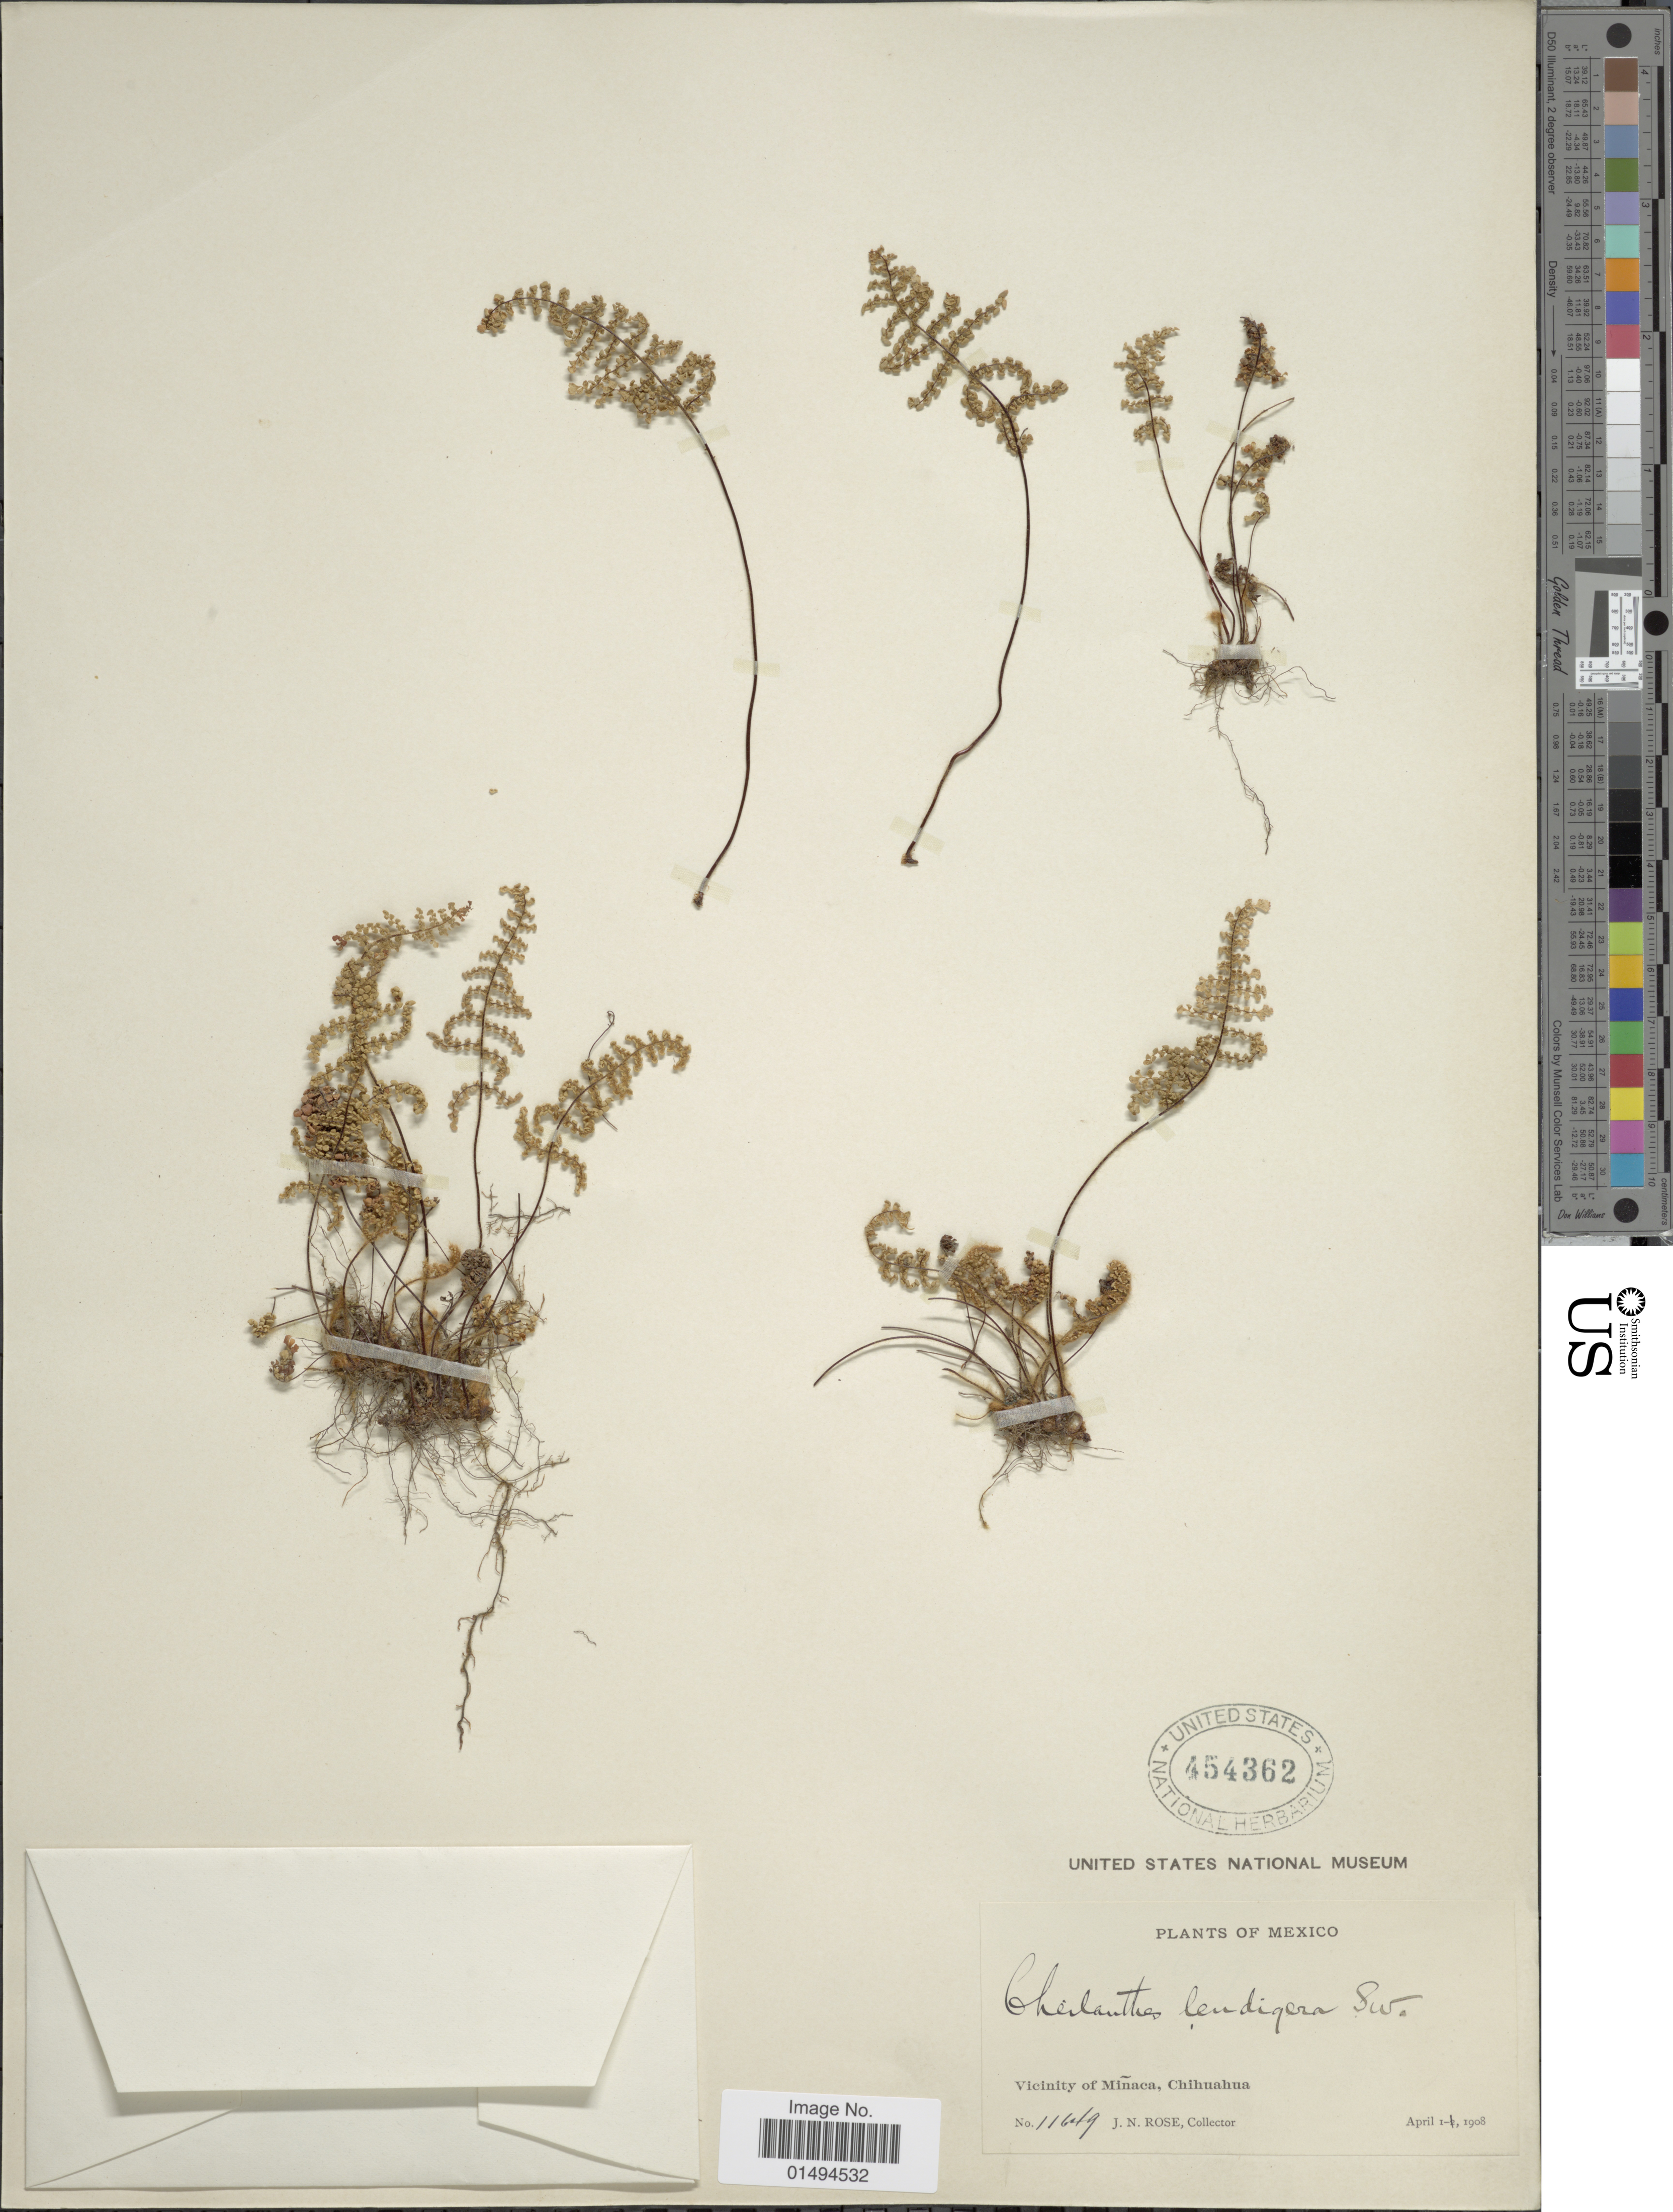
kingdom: Plantae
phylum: Tracheophyta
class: Polypodiopsida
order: Polypodiales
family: Pteridaceae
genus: Myriopteris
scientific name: Myriopteris lendigera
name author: (Cav.) J. Sm.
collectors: J. N. Rose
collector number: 11649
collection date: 1907-04-01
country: Mexico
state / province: Chihuahua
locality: Vicinity of Minaca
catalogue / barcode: US 454362